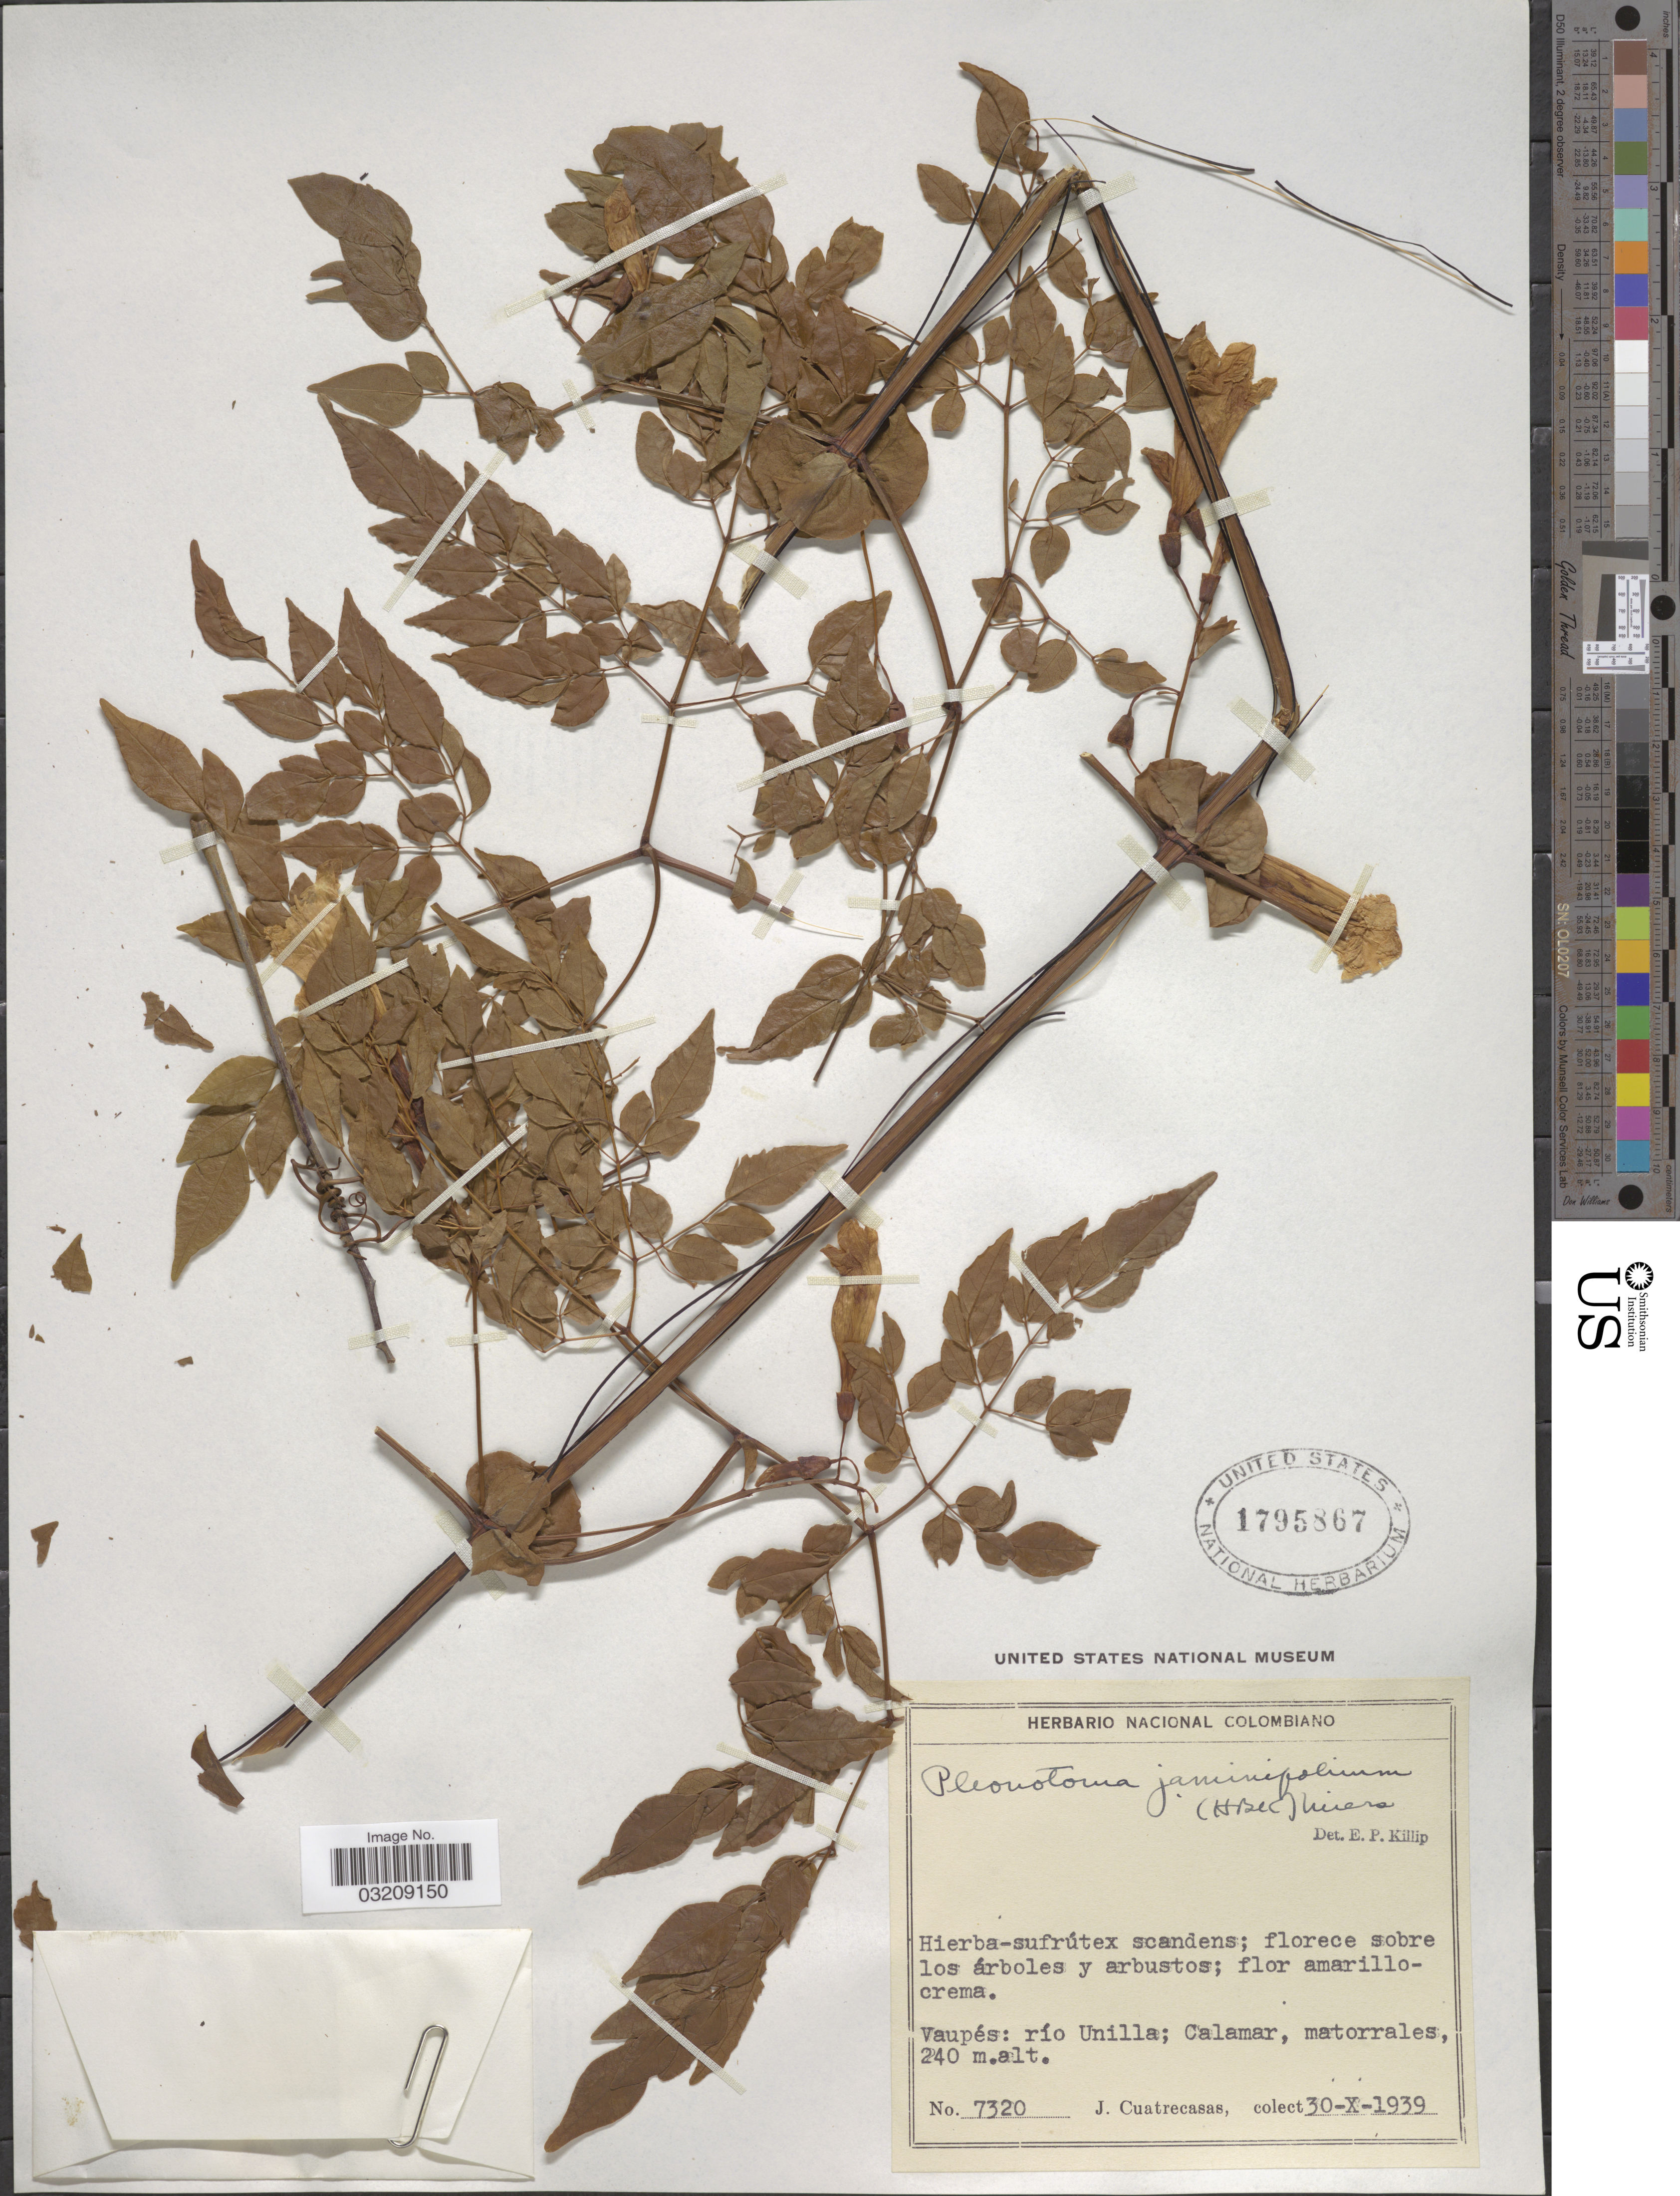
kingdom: Plantae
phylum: Tracheophyta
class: Magnoliopsida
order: Lamiales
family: Bignoniaceae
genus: Pleonotoma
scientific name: Pleonotoma jasminifolia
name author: (Kunth) Miers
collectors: J. Cuatrecasas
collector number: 7320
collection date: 1939-10-30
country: Colombia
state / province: Vaupés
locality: Río Unilla; Calamar, matorrales.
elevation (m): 240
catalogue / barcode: US 1795867